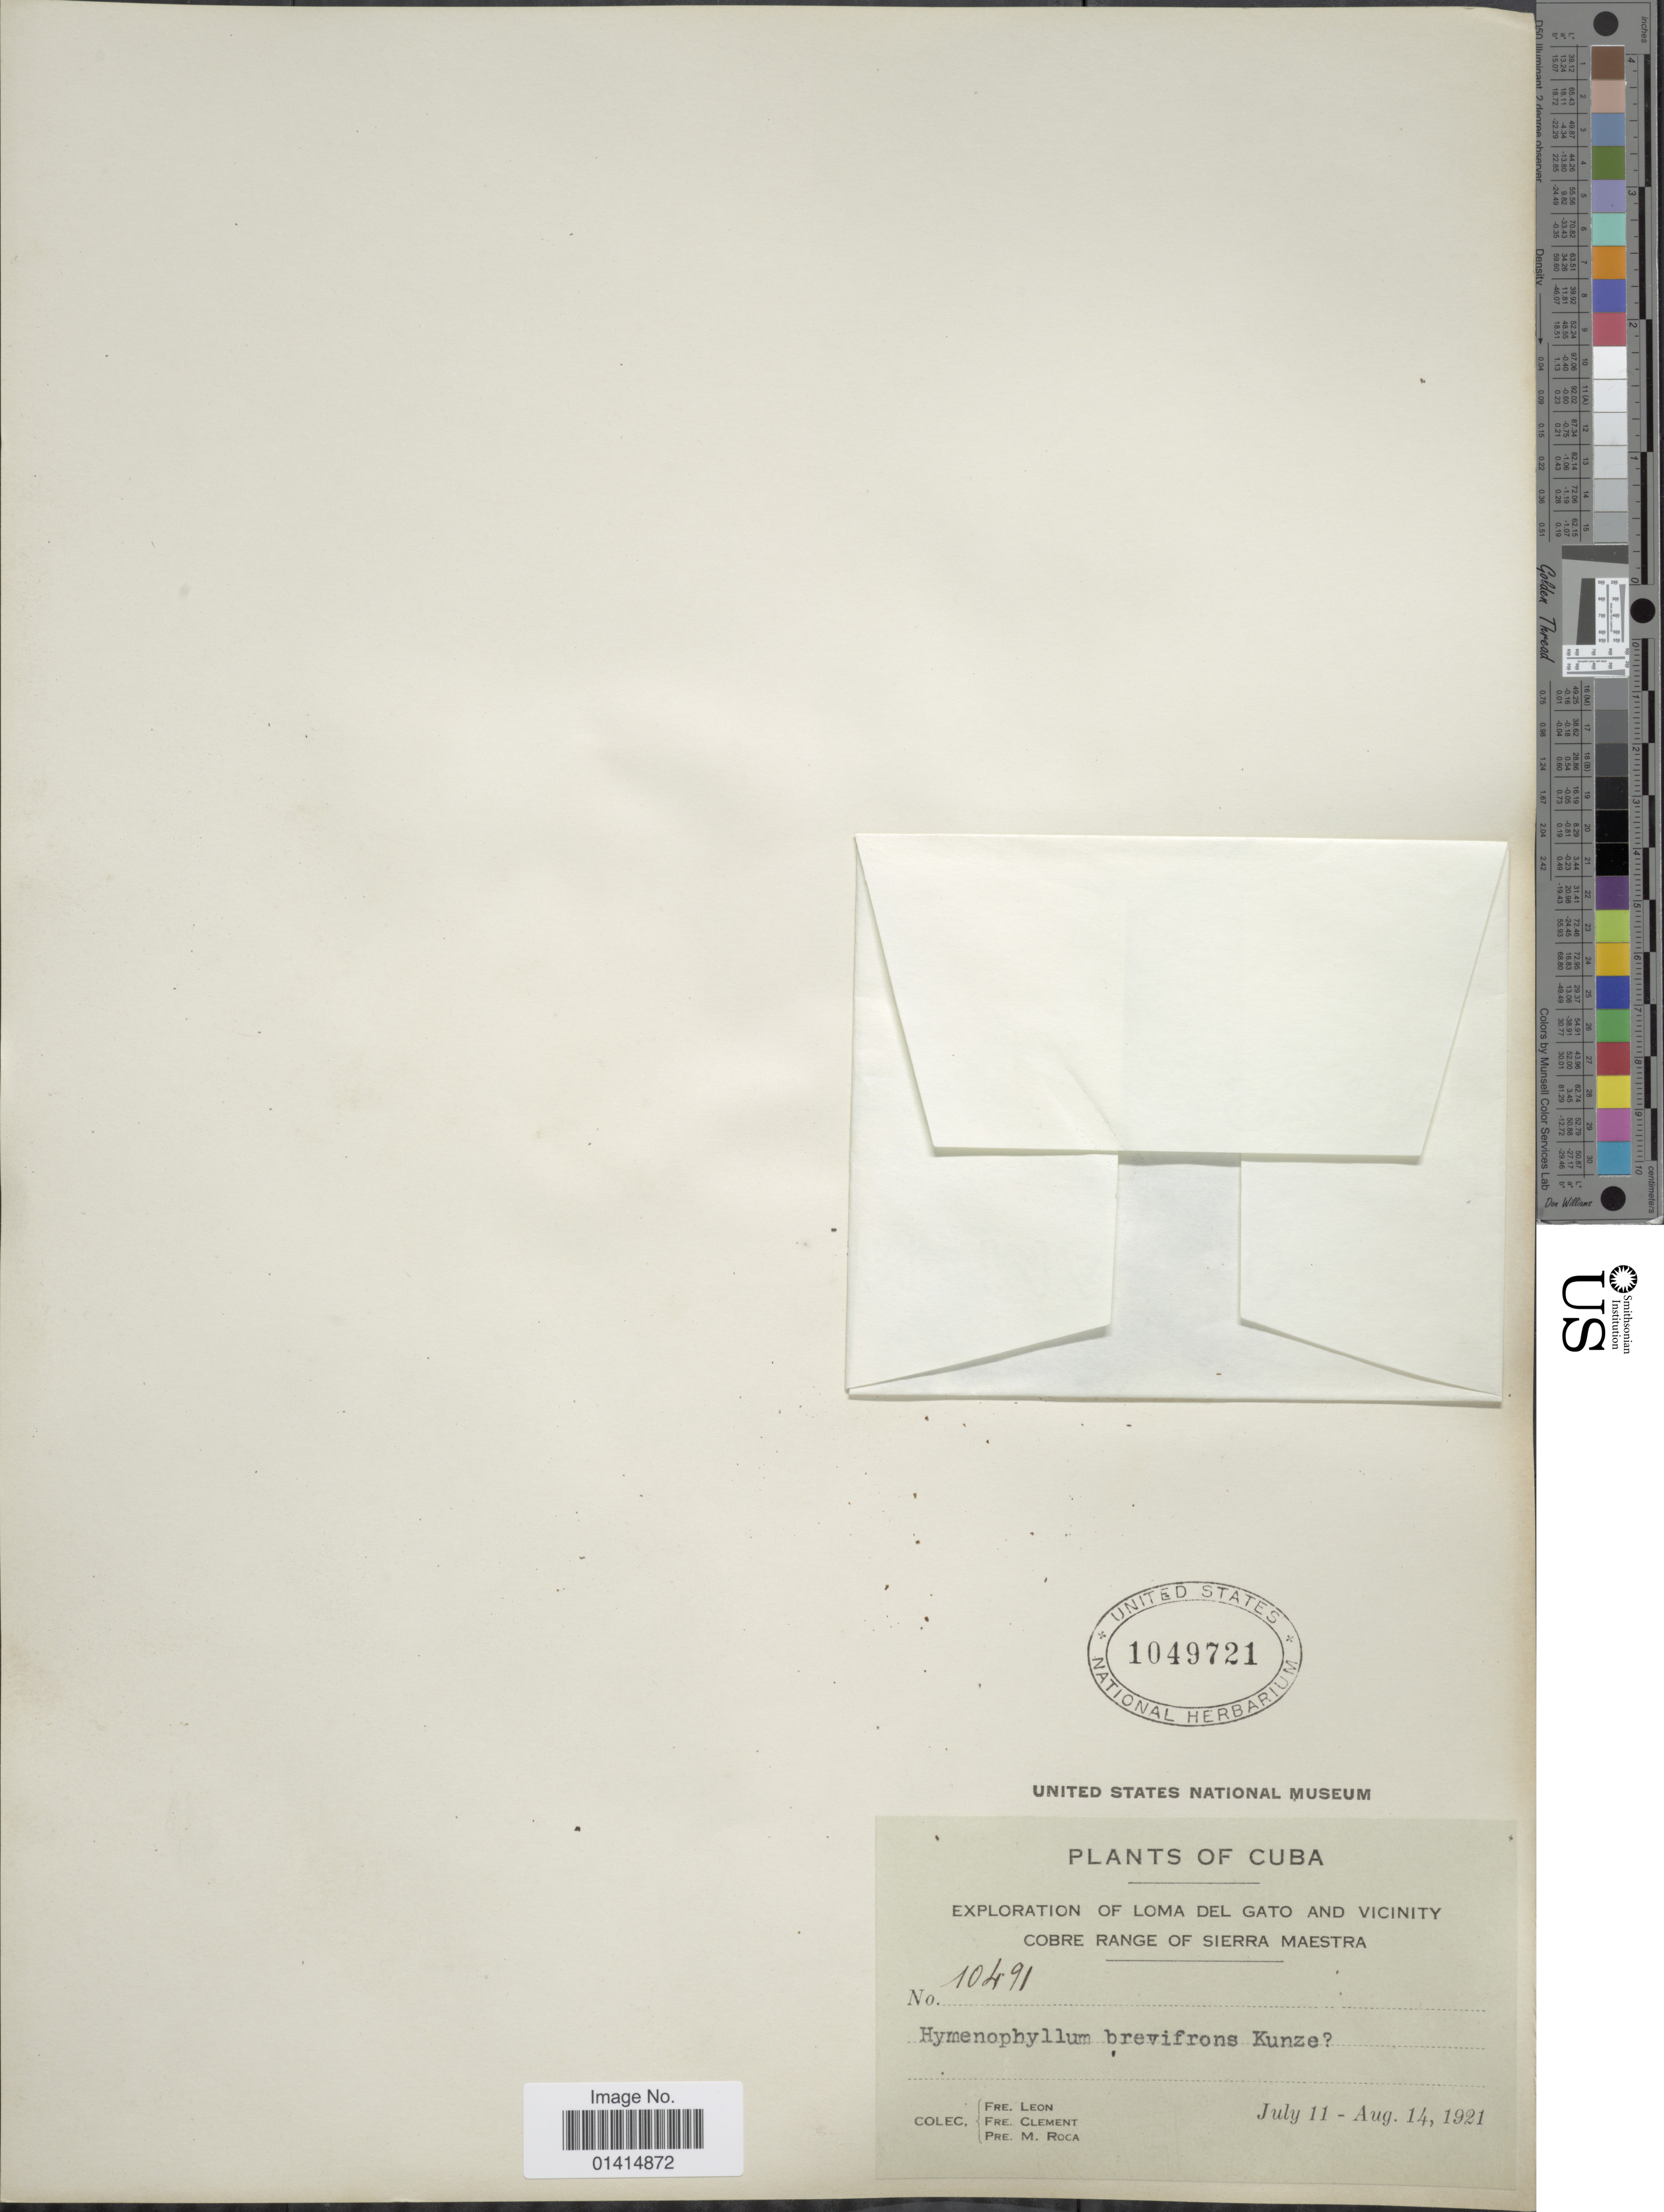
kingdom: Plantae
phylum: Tracheophyta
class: Polypodiopsida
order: Hymenophyllales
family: Hymenophyllaceae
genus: Hymenophyllum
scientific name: Hymenophyllum brevifrons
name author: Kunze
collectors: F. Leon, B. Clement & P. Roca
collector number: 10491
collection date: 1921-07-11/1921-08-14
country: Cuba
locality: Loma del Gato and vicinity Cobre Range of Sierra Maestra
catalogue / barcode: US 1049721